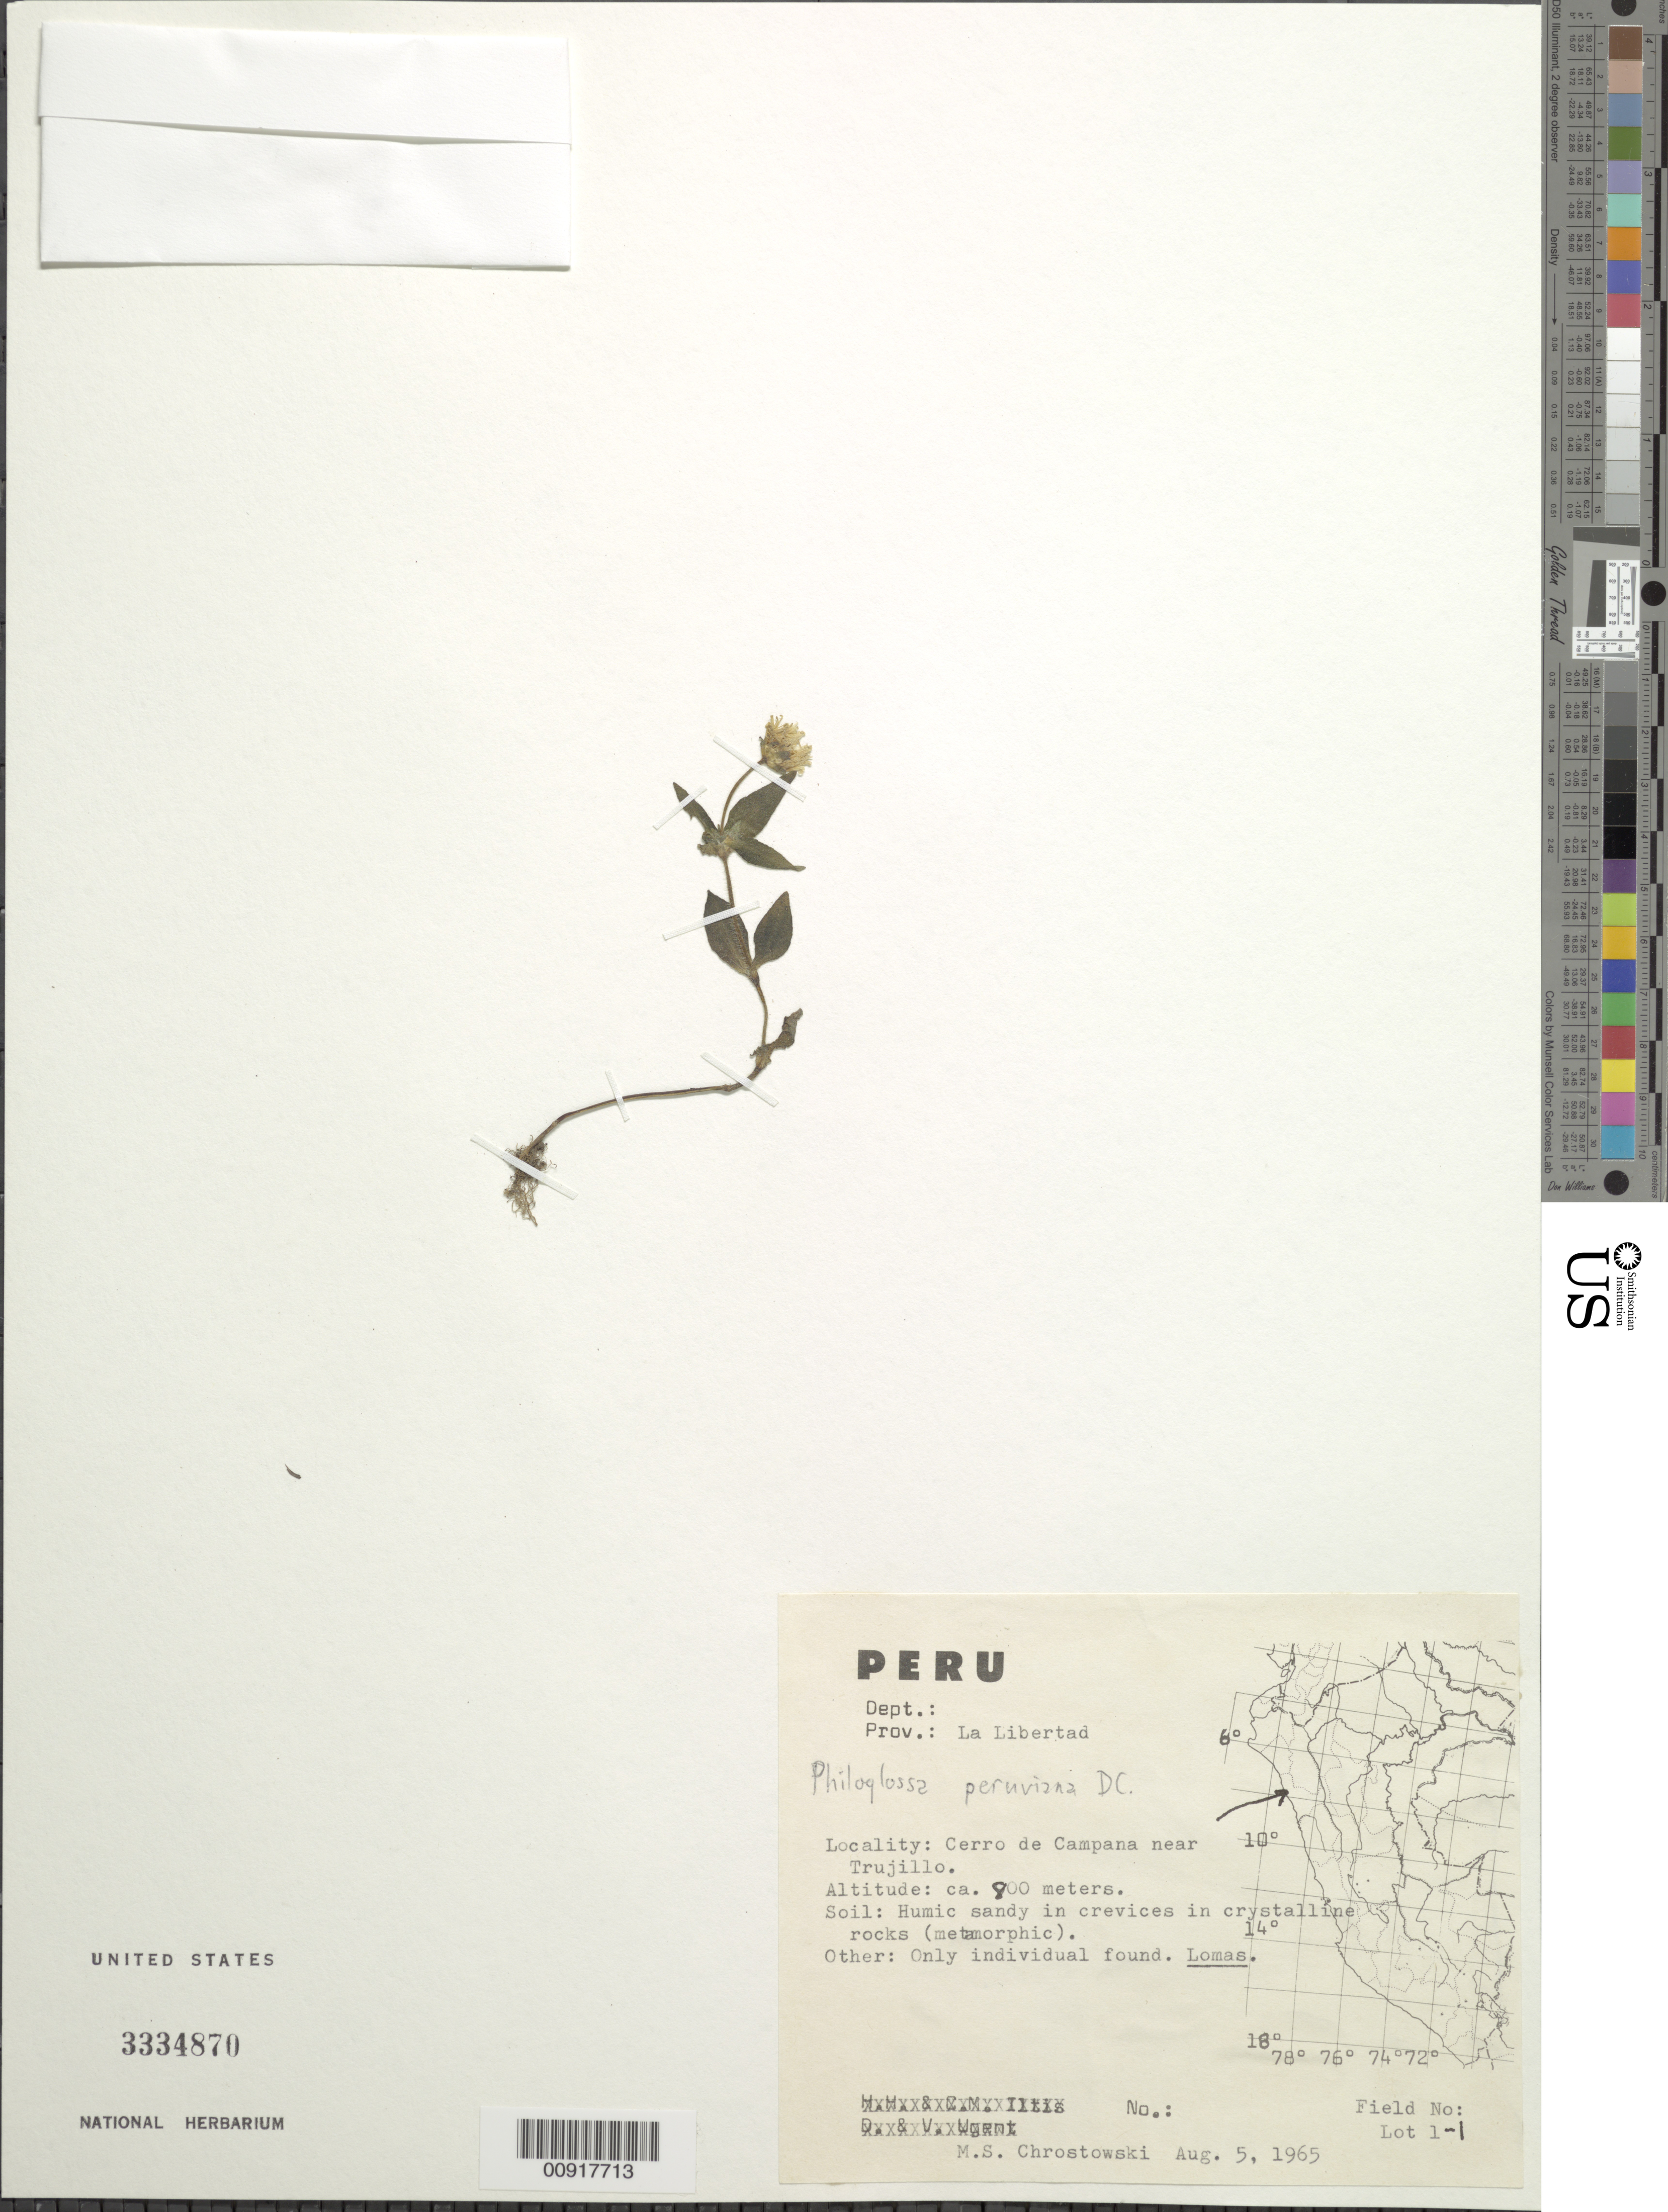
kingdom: Plantae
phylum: Tracheophyta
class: Magnoliopsida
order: Asterales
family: Asteraceae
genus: Philoglossa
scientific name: Philoglossa peruviana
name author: DC.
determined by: Robinson, Harold E., (US)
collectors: M. Chrostowski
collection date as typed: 5 August 1965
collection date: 1965-08-05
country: Peru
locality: Prov. La Libertad, Cerro de Campana, near Trujillo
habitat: Humic sandy soil in crevices in crystalline rocks (metamorphic)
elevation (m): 800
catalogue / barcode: US 3334870